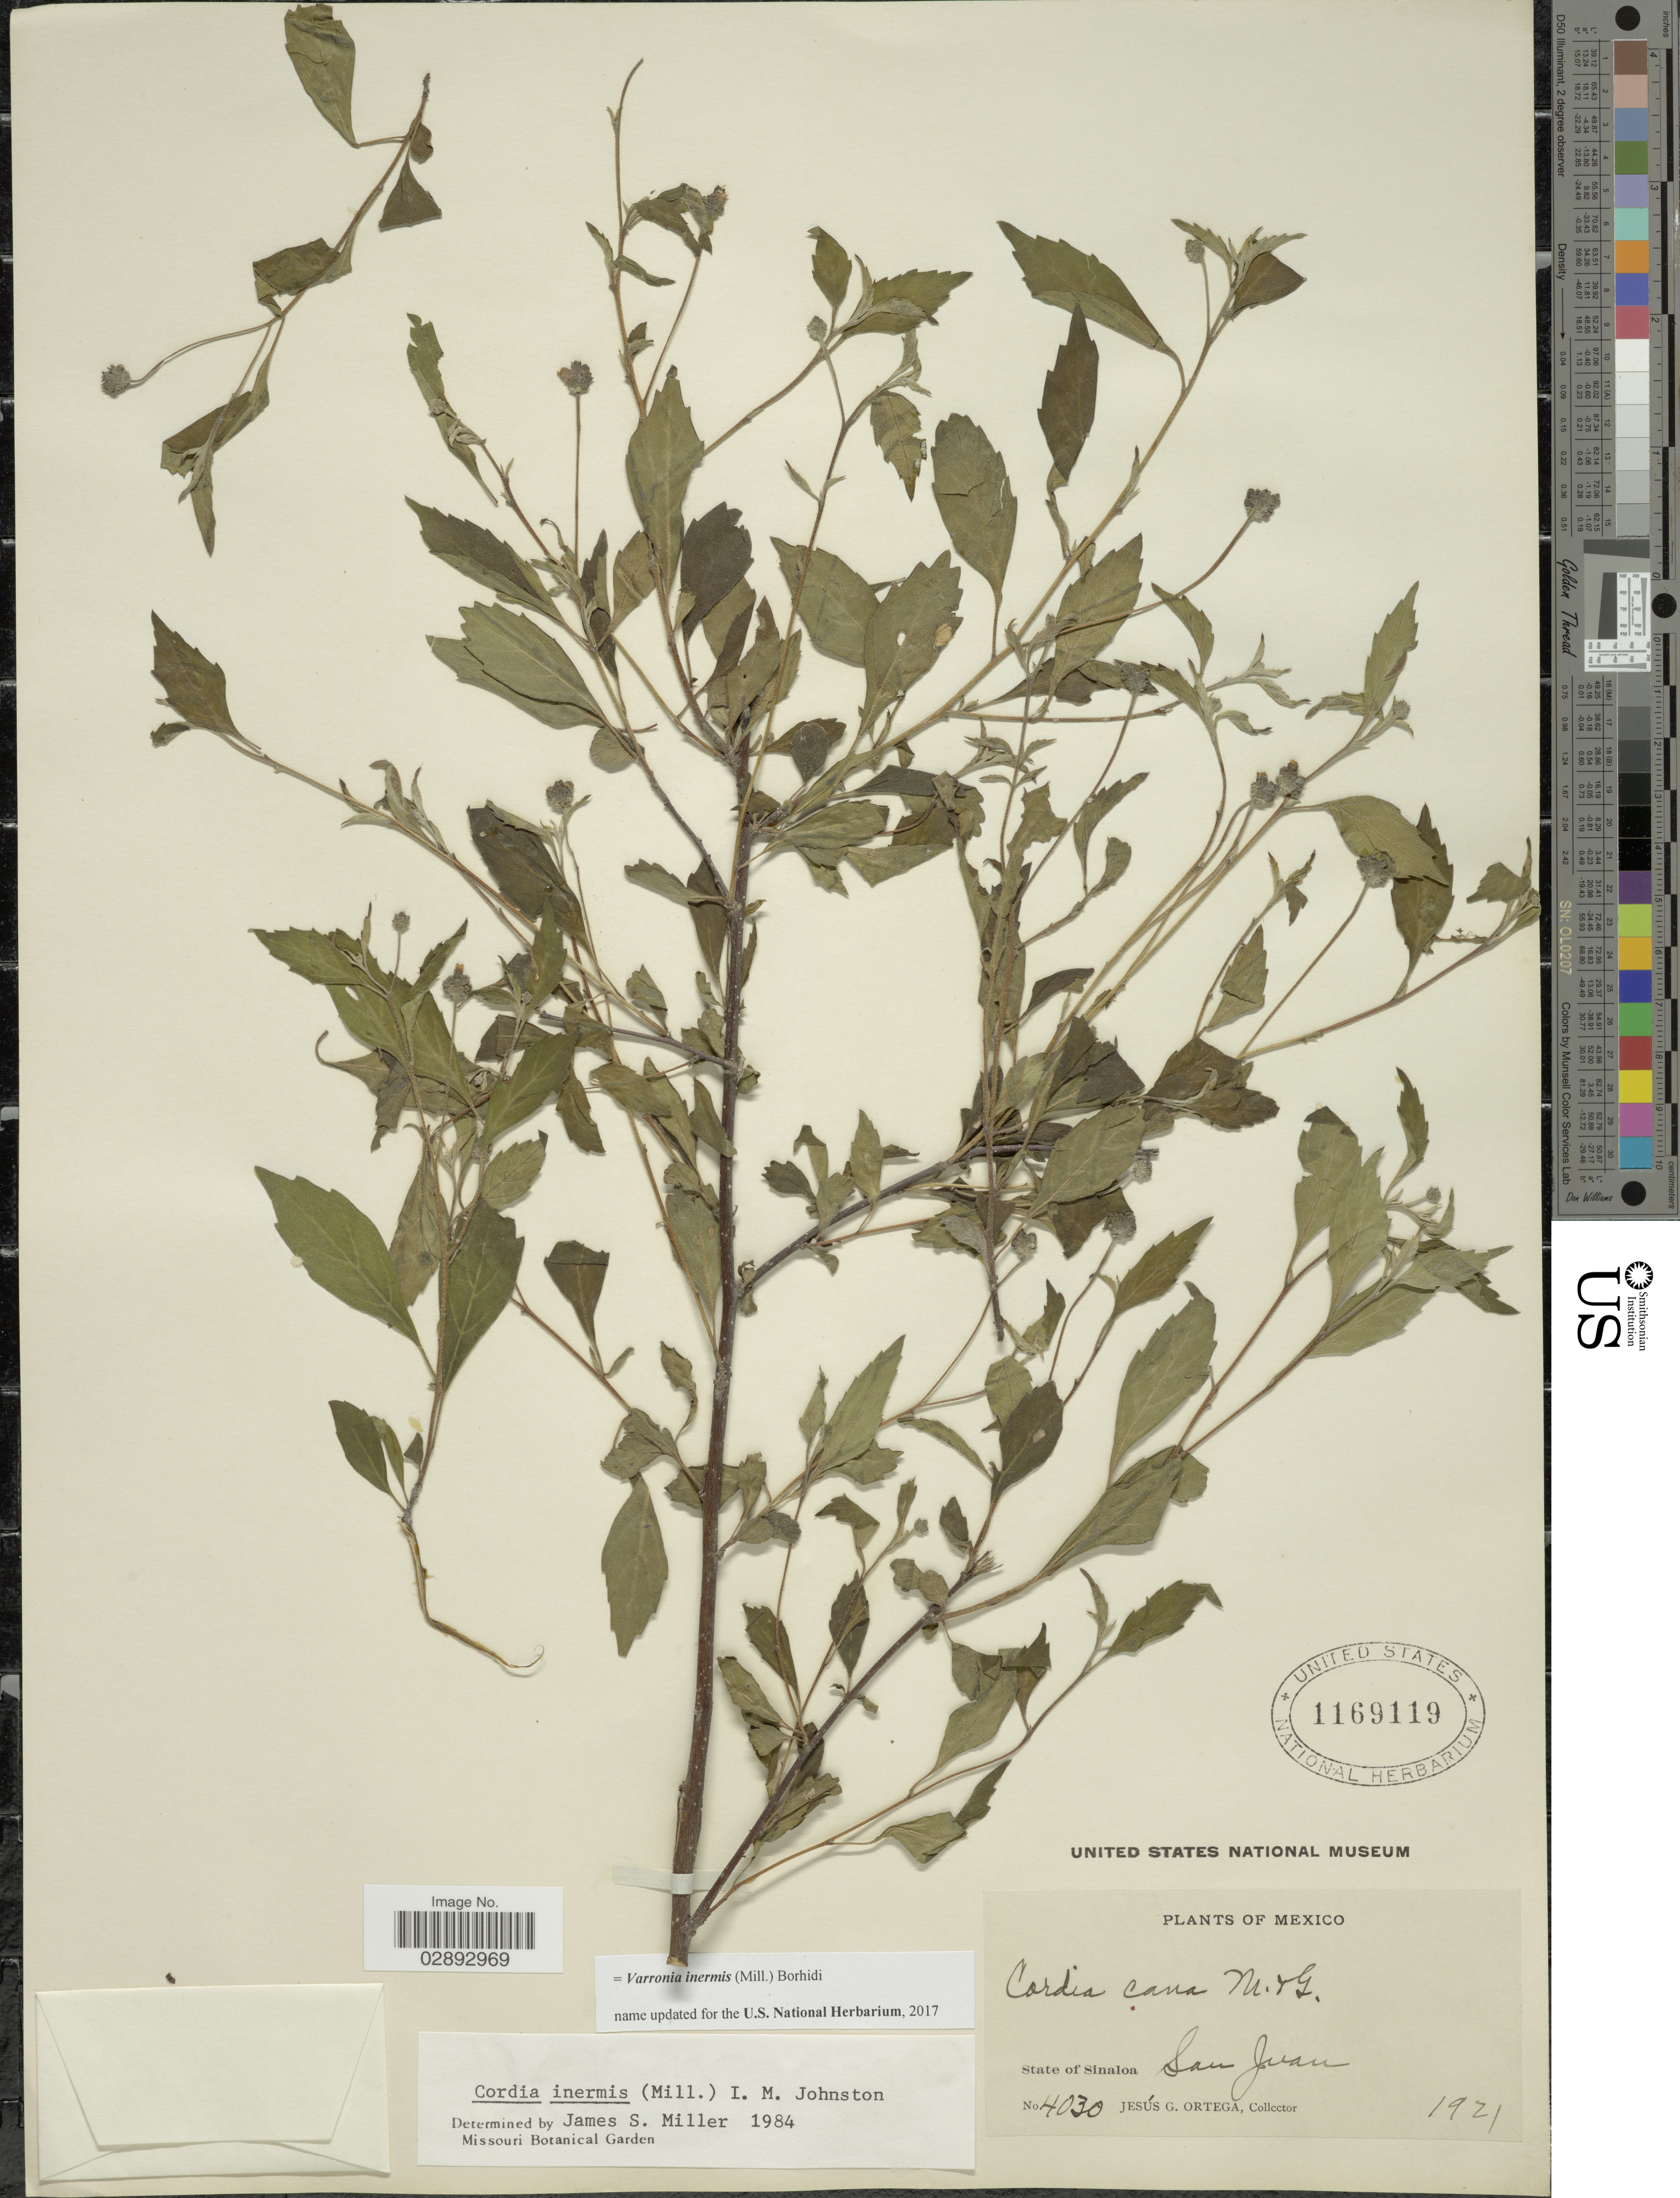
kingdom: Plantae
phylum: Tracheophyta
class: Magnoliopsida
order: Boraginales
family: Cordiaceae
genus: Varronia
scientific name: Varronia inermis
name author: (Mill.) Borhidi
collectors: J. Ortega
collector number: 4030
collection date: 1921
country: Mexico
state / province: Sinaloa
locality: State of Sinaloa. San Juan.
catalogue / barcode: US 1169119